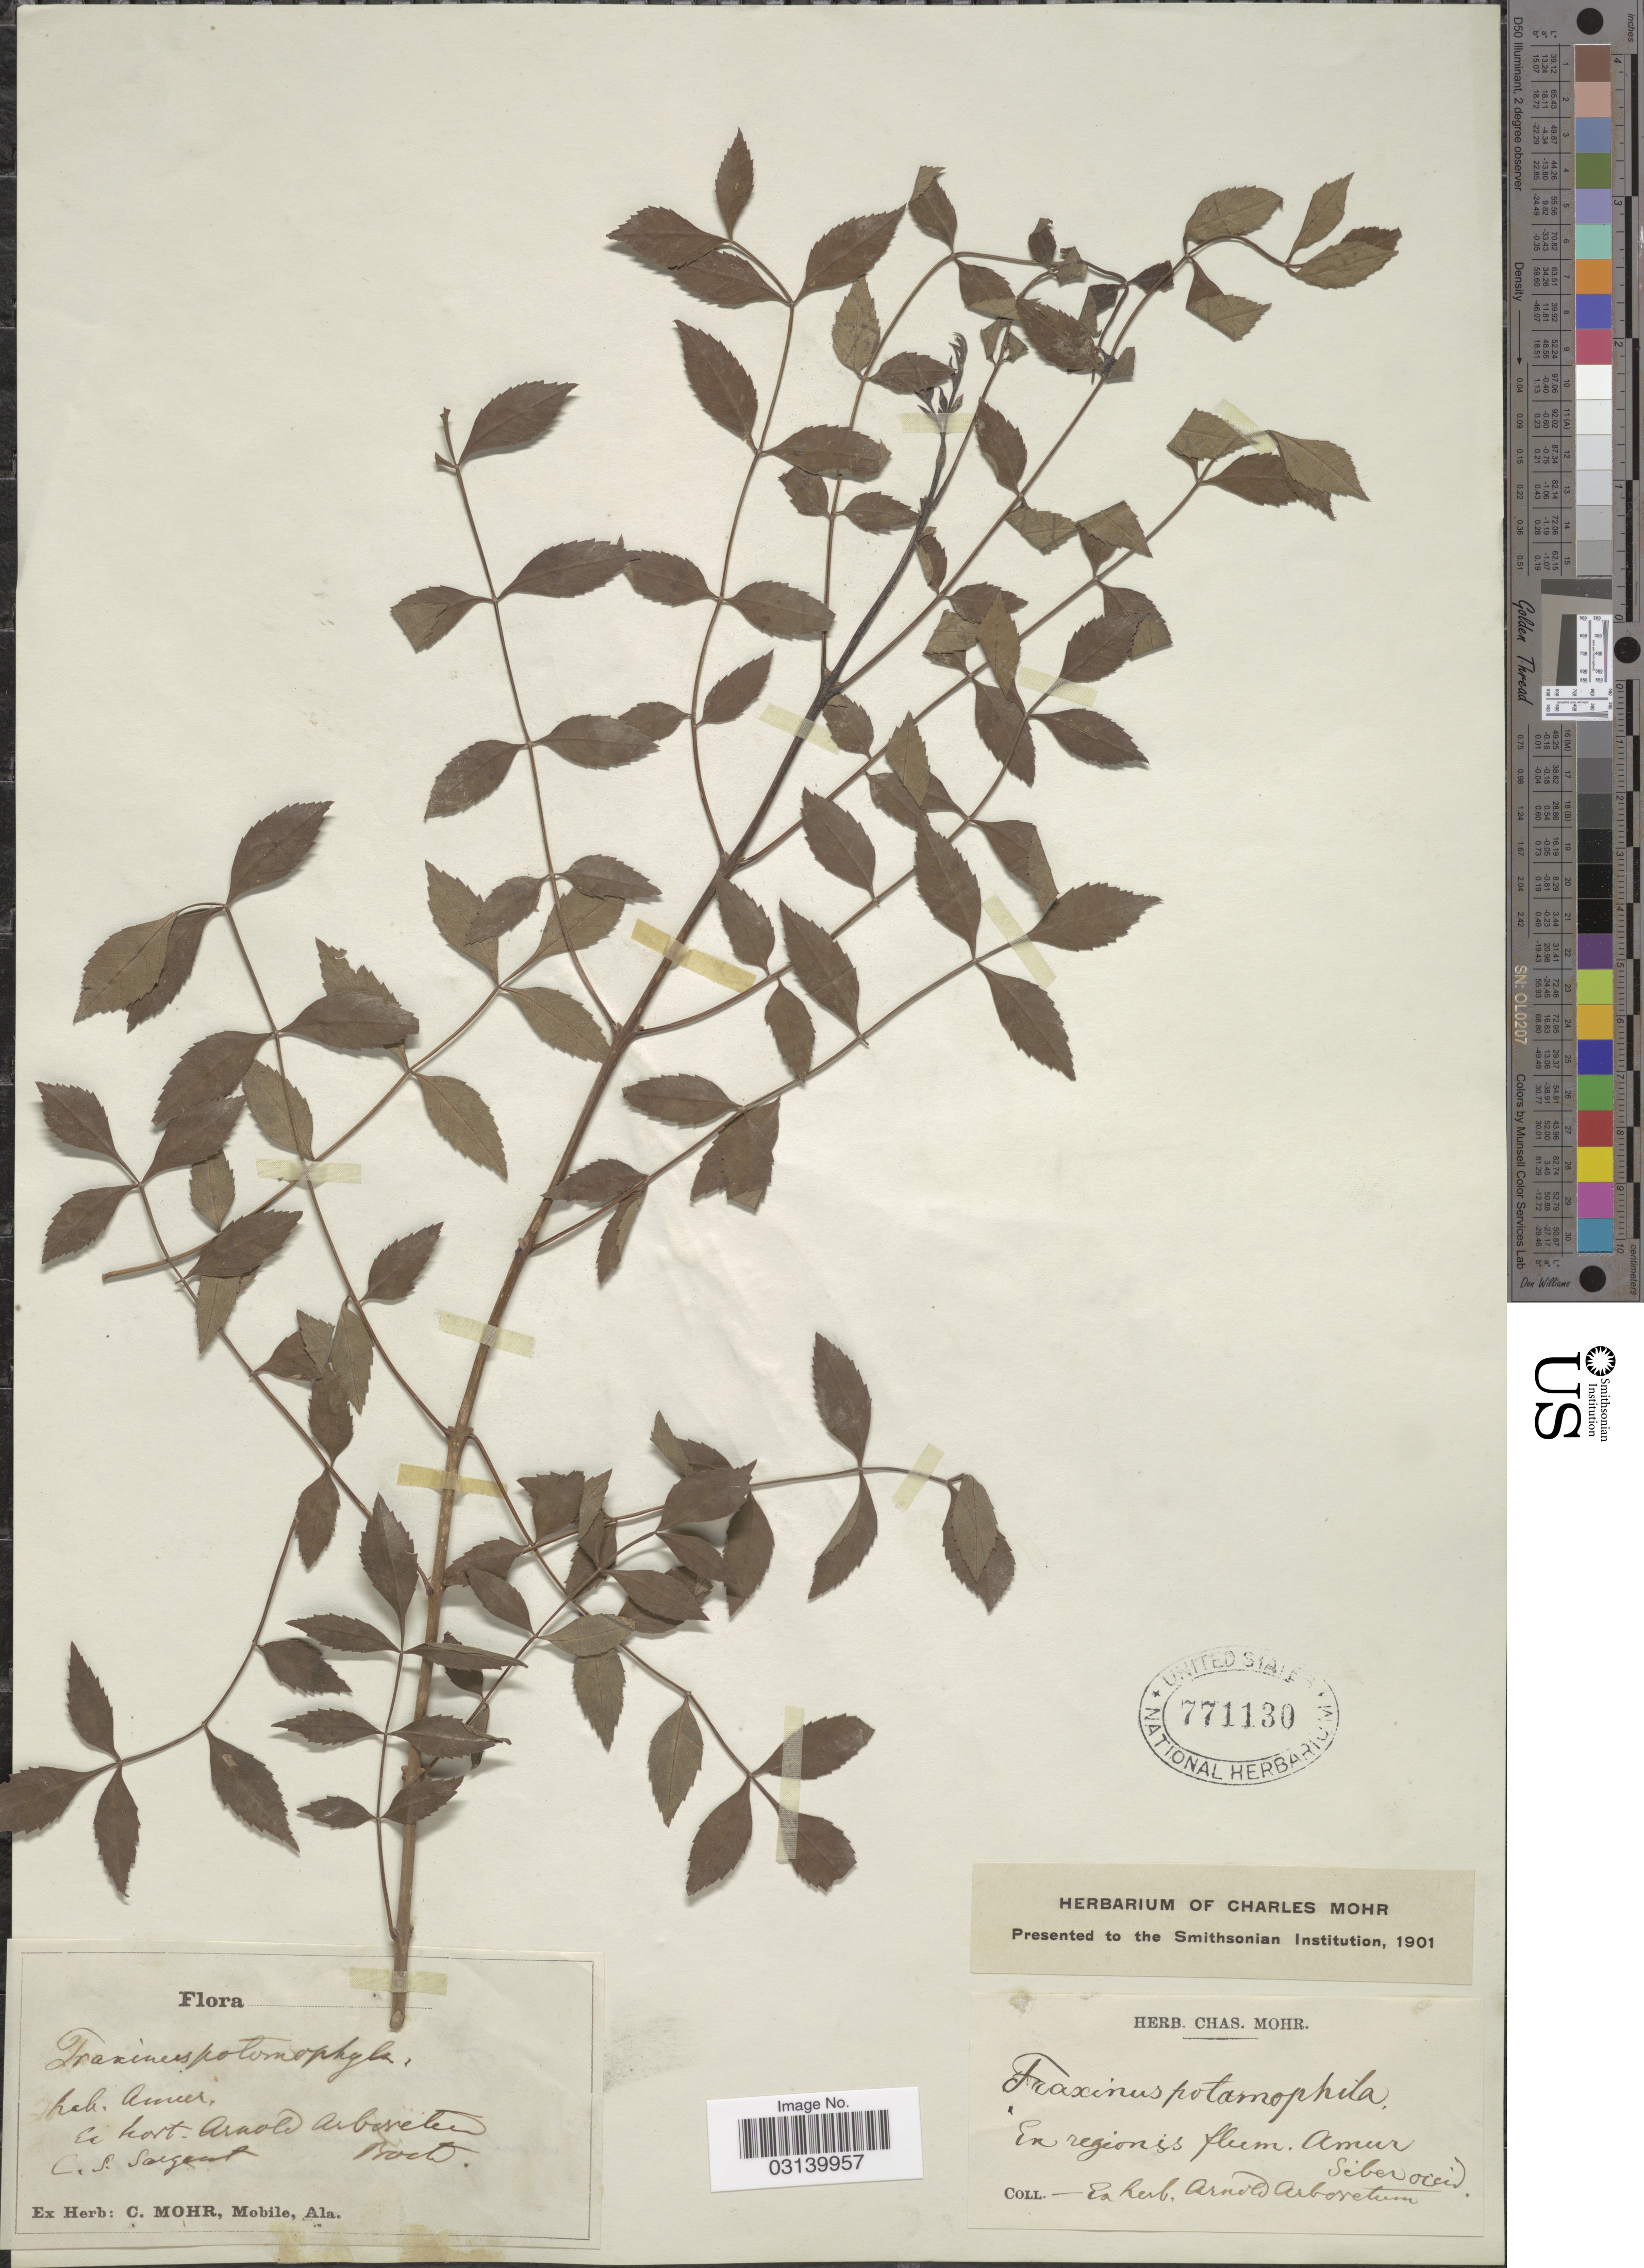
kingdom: Plantae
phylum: Tracheophyta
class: Magnoliopsida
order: Lamiales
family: Oleaceae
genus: Fraxinus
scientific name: Fraxinus potamophila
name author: Herder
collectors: C. S. Sargent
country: Russian Federation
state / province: Amur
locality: Ex hort. Arnold Arboreteum. Ex regionis flum Amur. Siber occid.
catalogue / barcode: US 771130